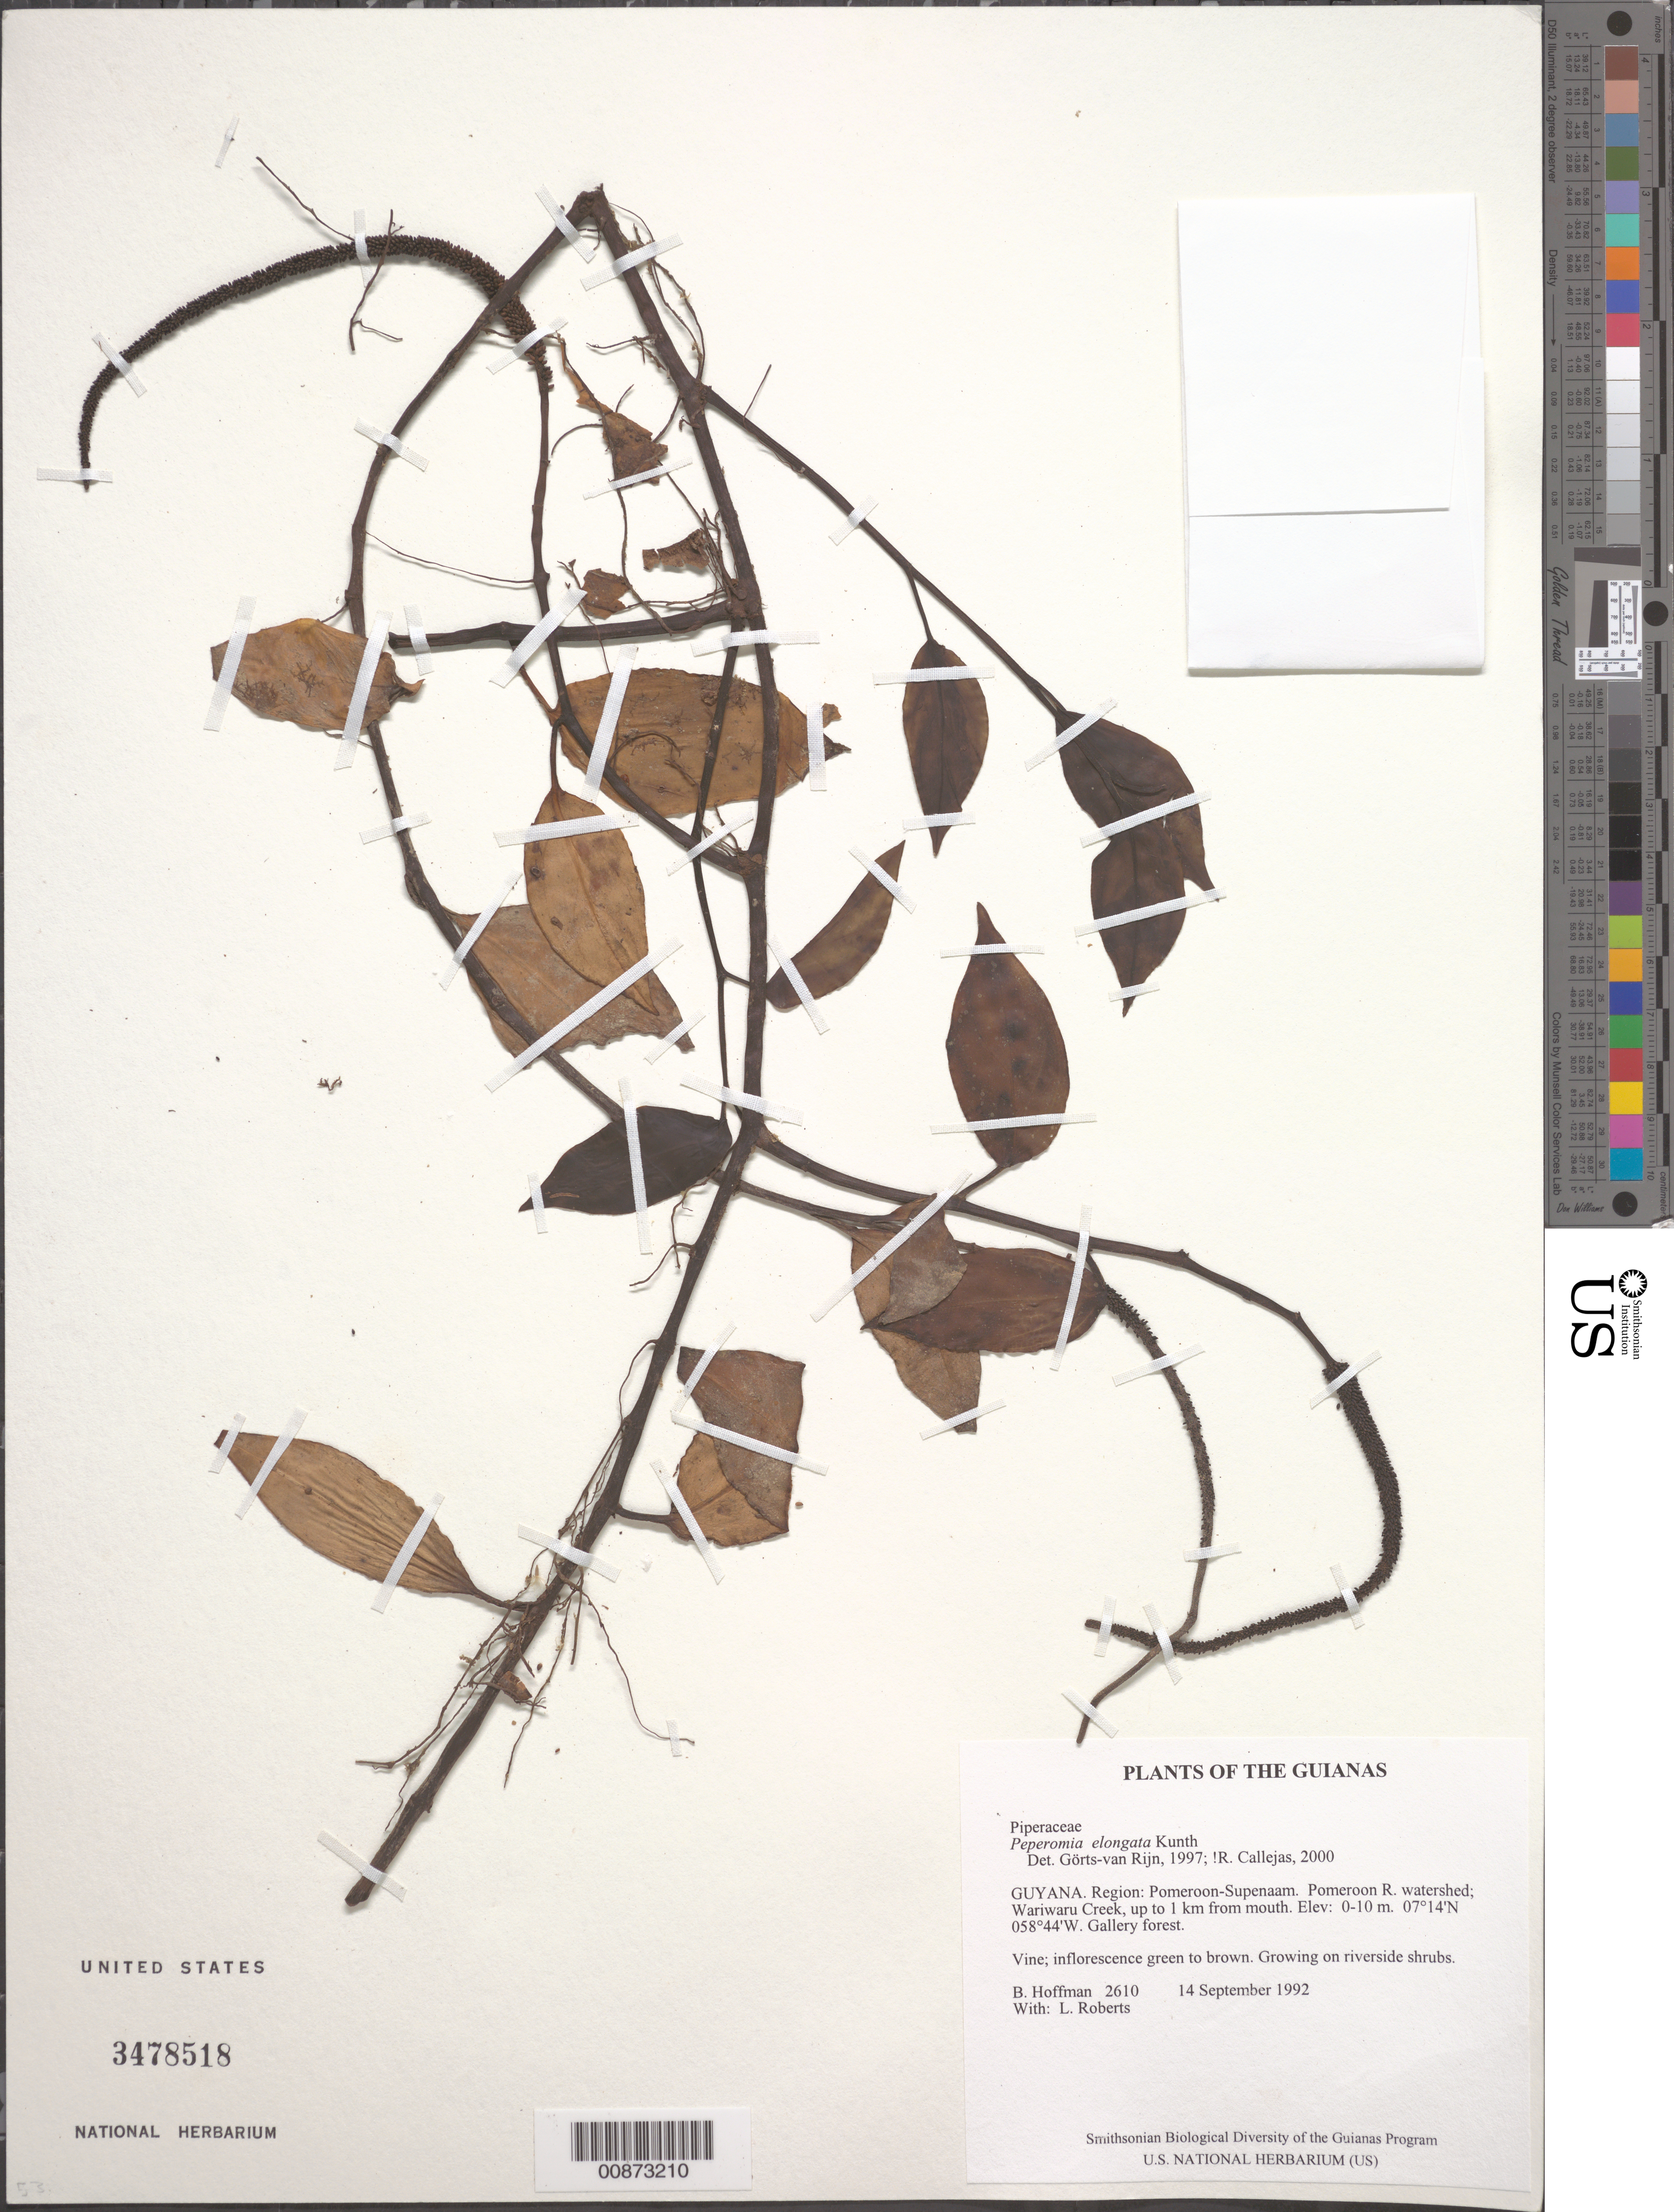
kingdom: Plantae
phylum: Tracheophyta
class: Magnoliopsida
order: Piperales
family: Piperaceae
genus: Peperomia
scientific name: Peperomia elongata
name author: Kunth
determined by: Callejas, Ricardo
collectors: B. Hoffman & L. Roberts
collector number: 2610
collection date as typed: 14 September 1992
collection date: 1992-09-14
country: Guyana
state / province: Pomeroon-Supenaam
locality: Pomeroon River watershed; Wariwaru Creek, 0-1 km from mouth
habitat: Gallery forest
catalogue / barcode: US 3478518